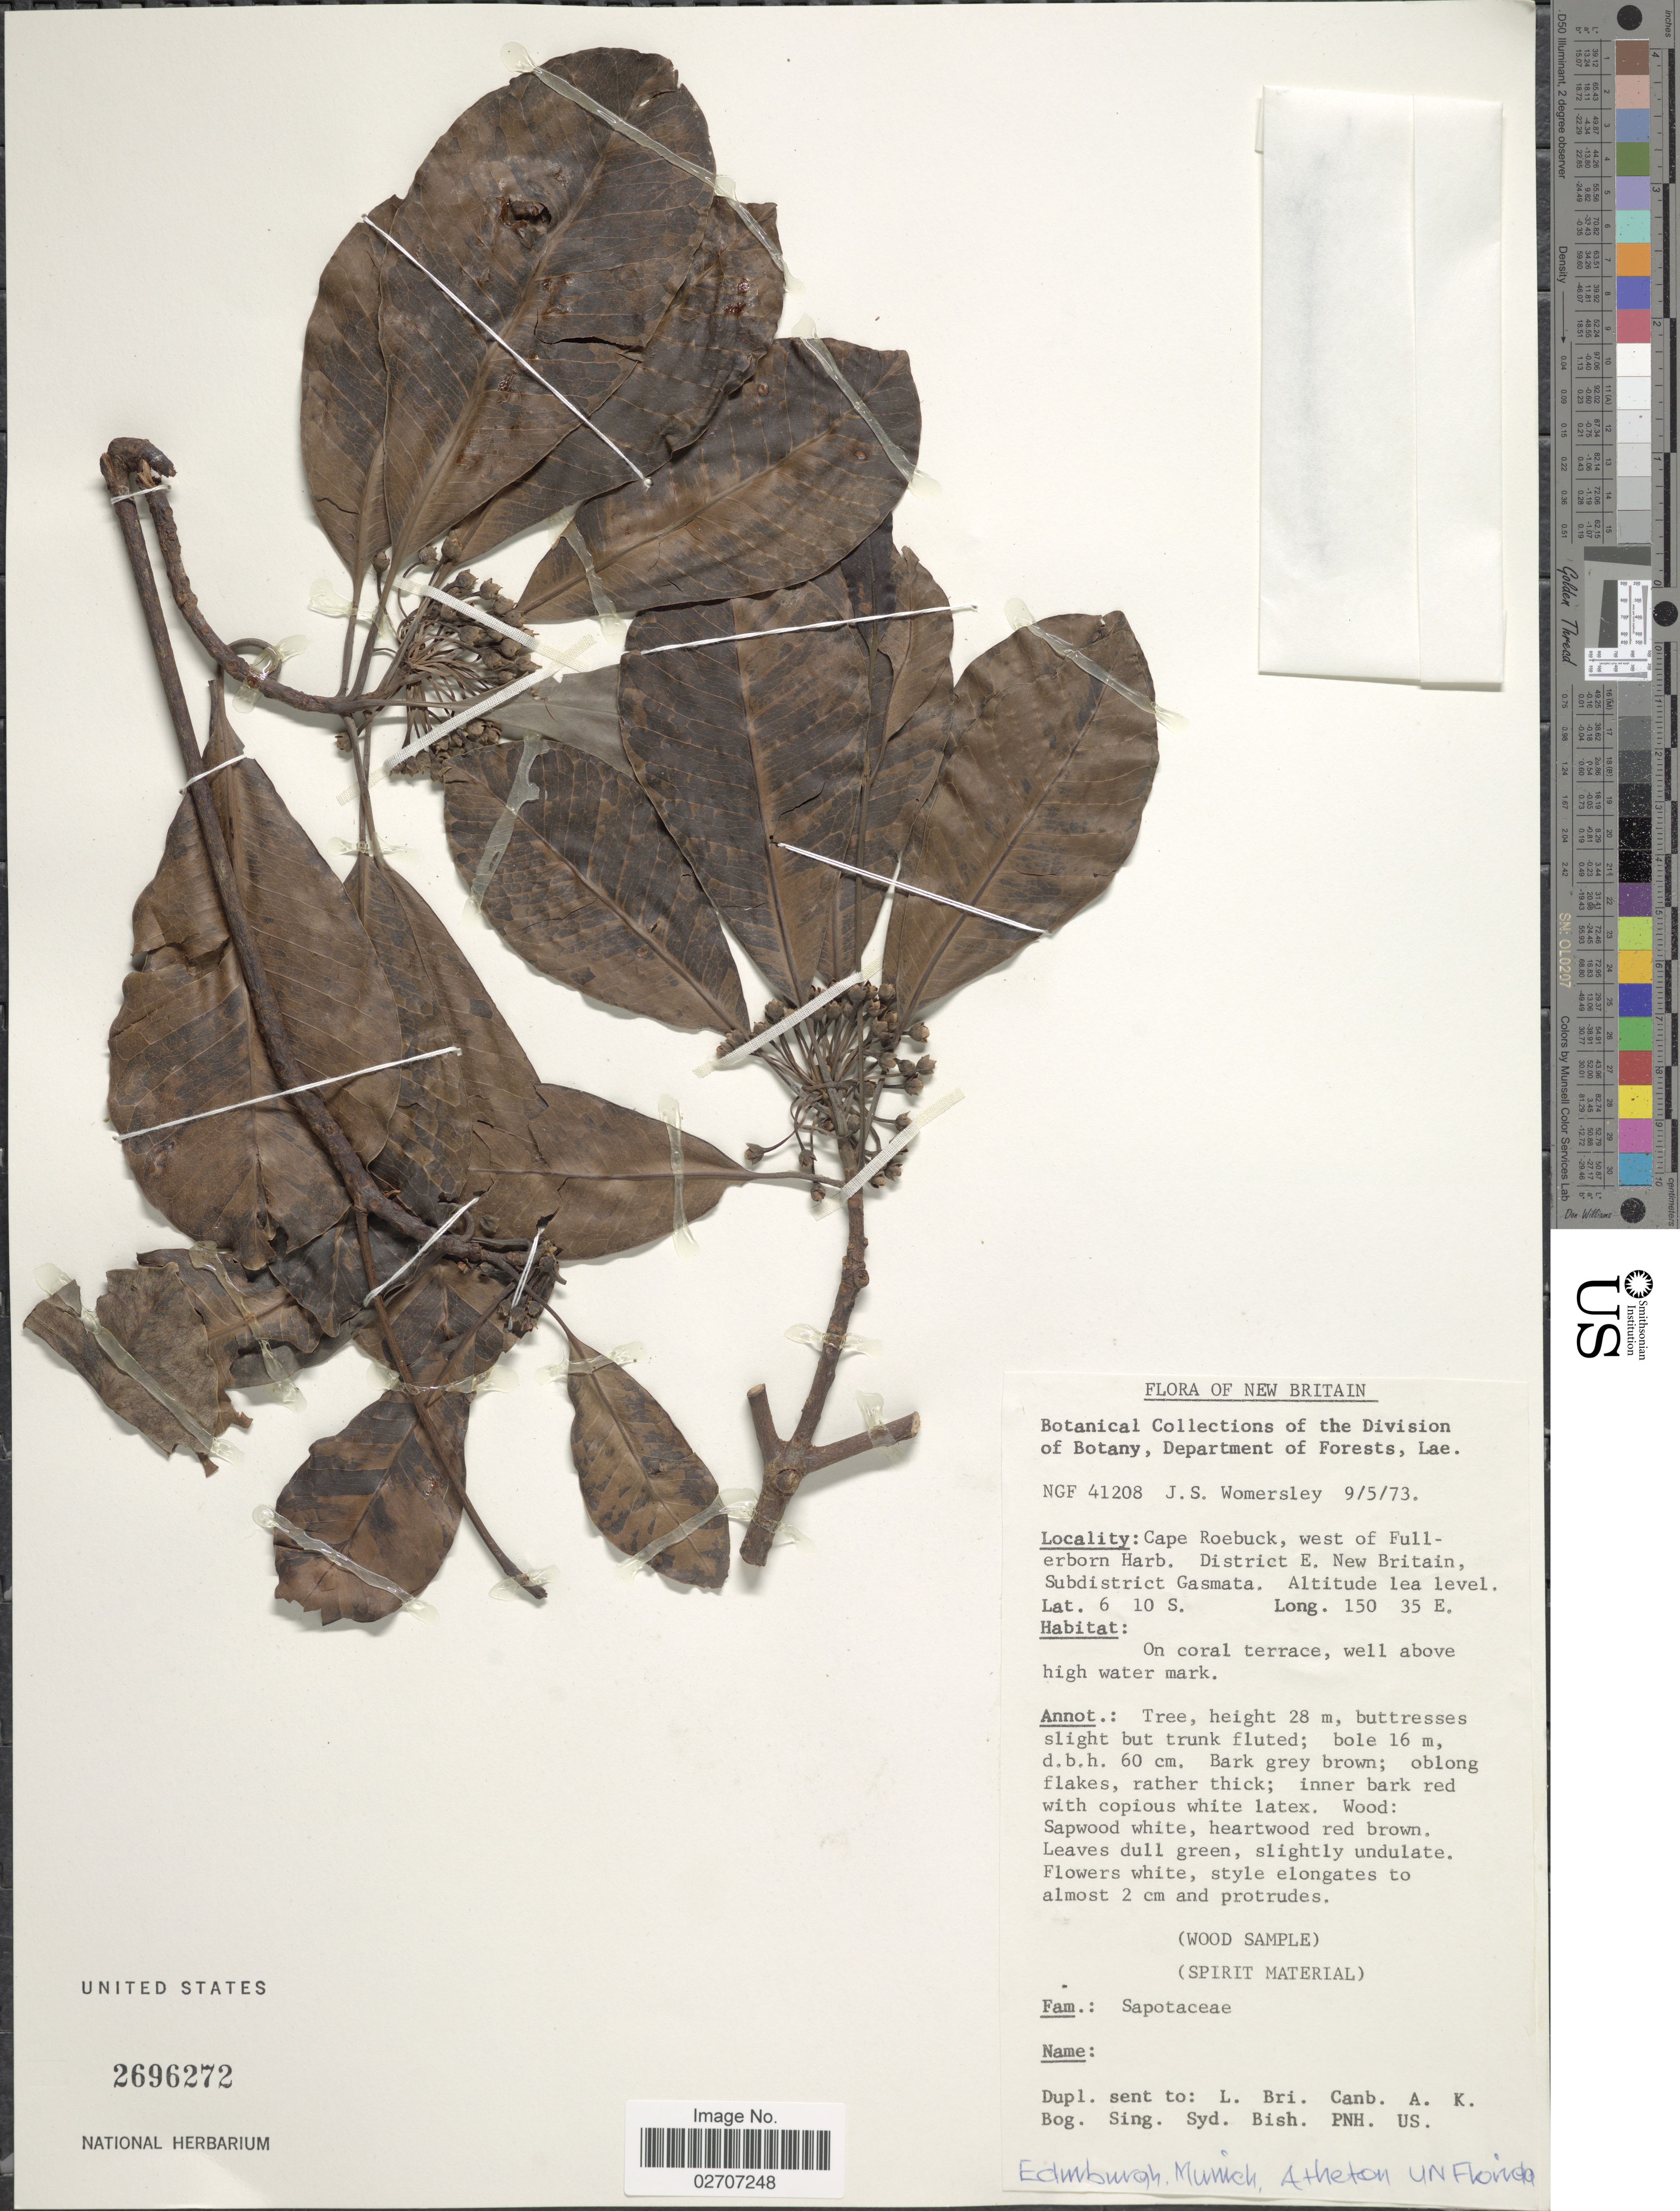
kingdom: Plantae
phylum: Tracheophyta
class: Magnoliopsida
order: Ericales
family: Sapotaceae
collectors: J. S. Womersley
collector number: NGF 41208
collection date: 1973-05-09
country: Papua New Guinea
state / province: East New Britain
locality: Cape Roebuck, west of Fullerborn Harb. District E. New Britain. Subdistrict Gasmata. New Britain.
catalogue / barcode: US 2696272